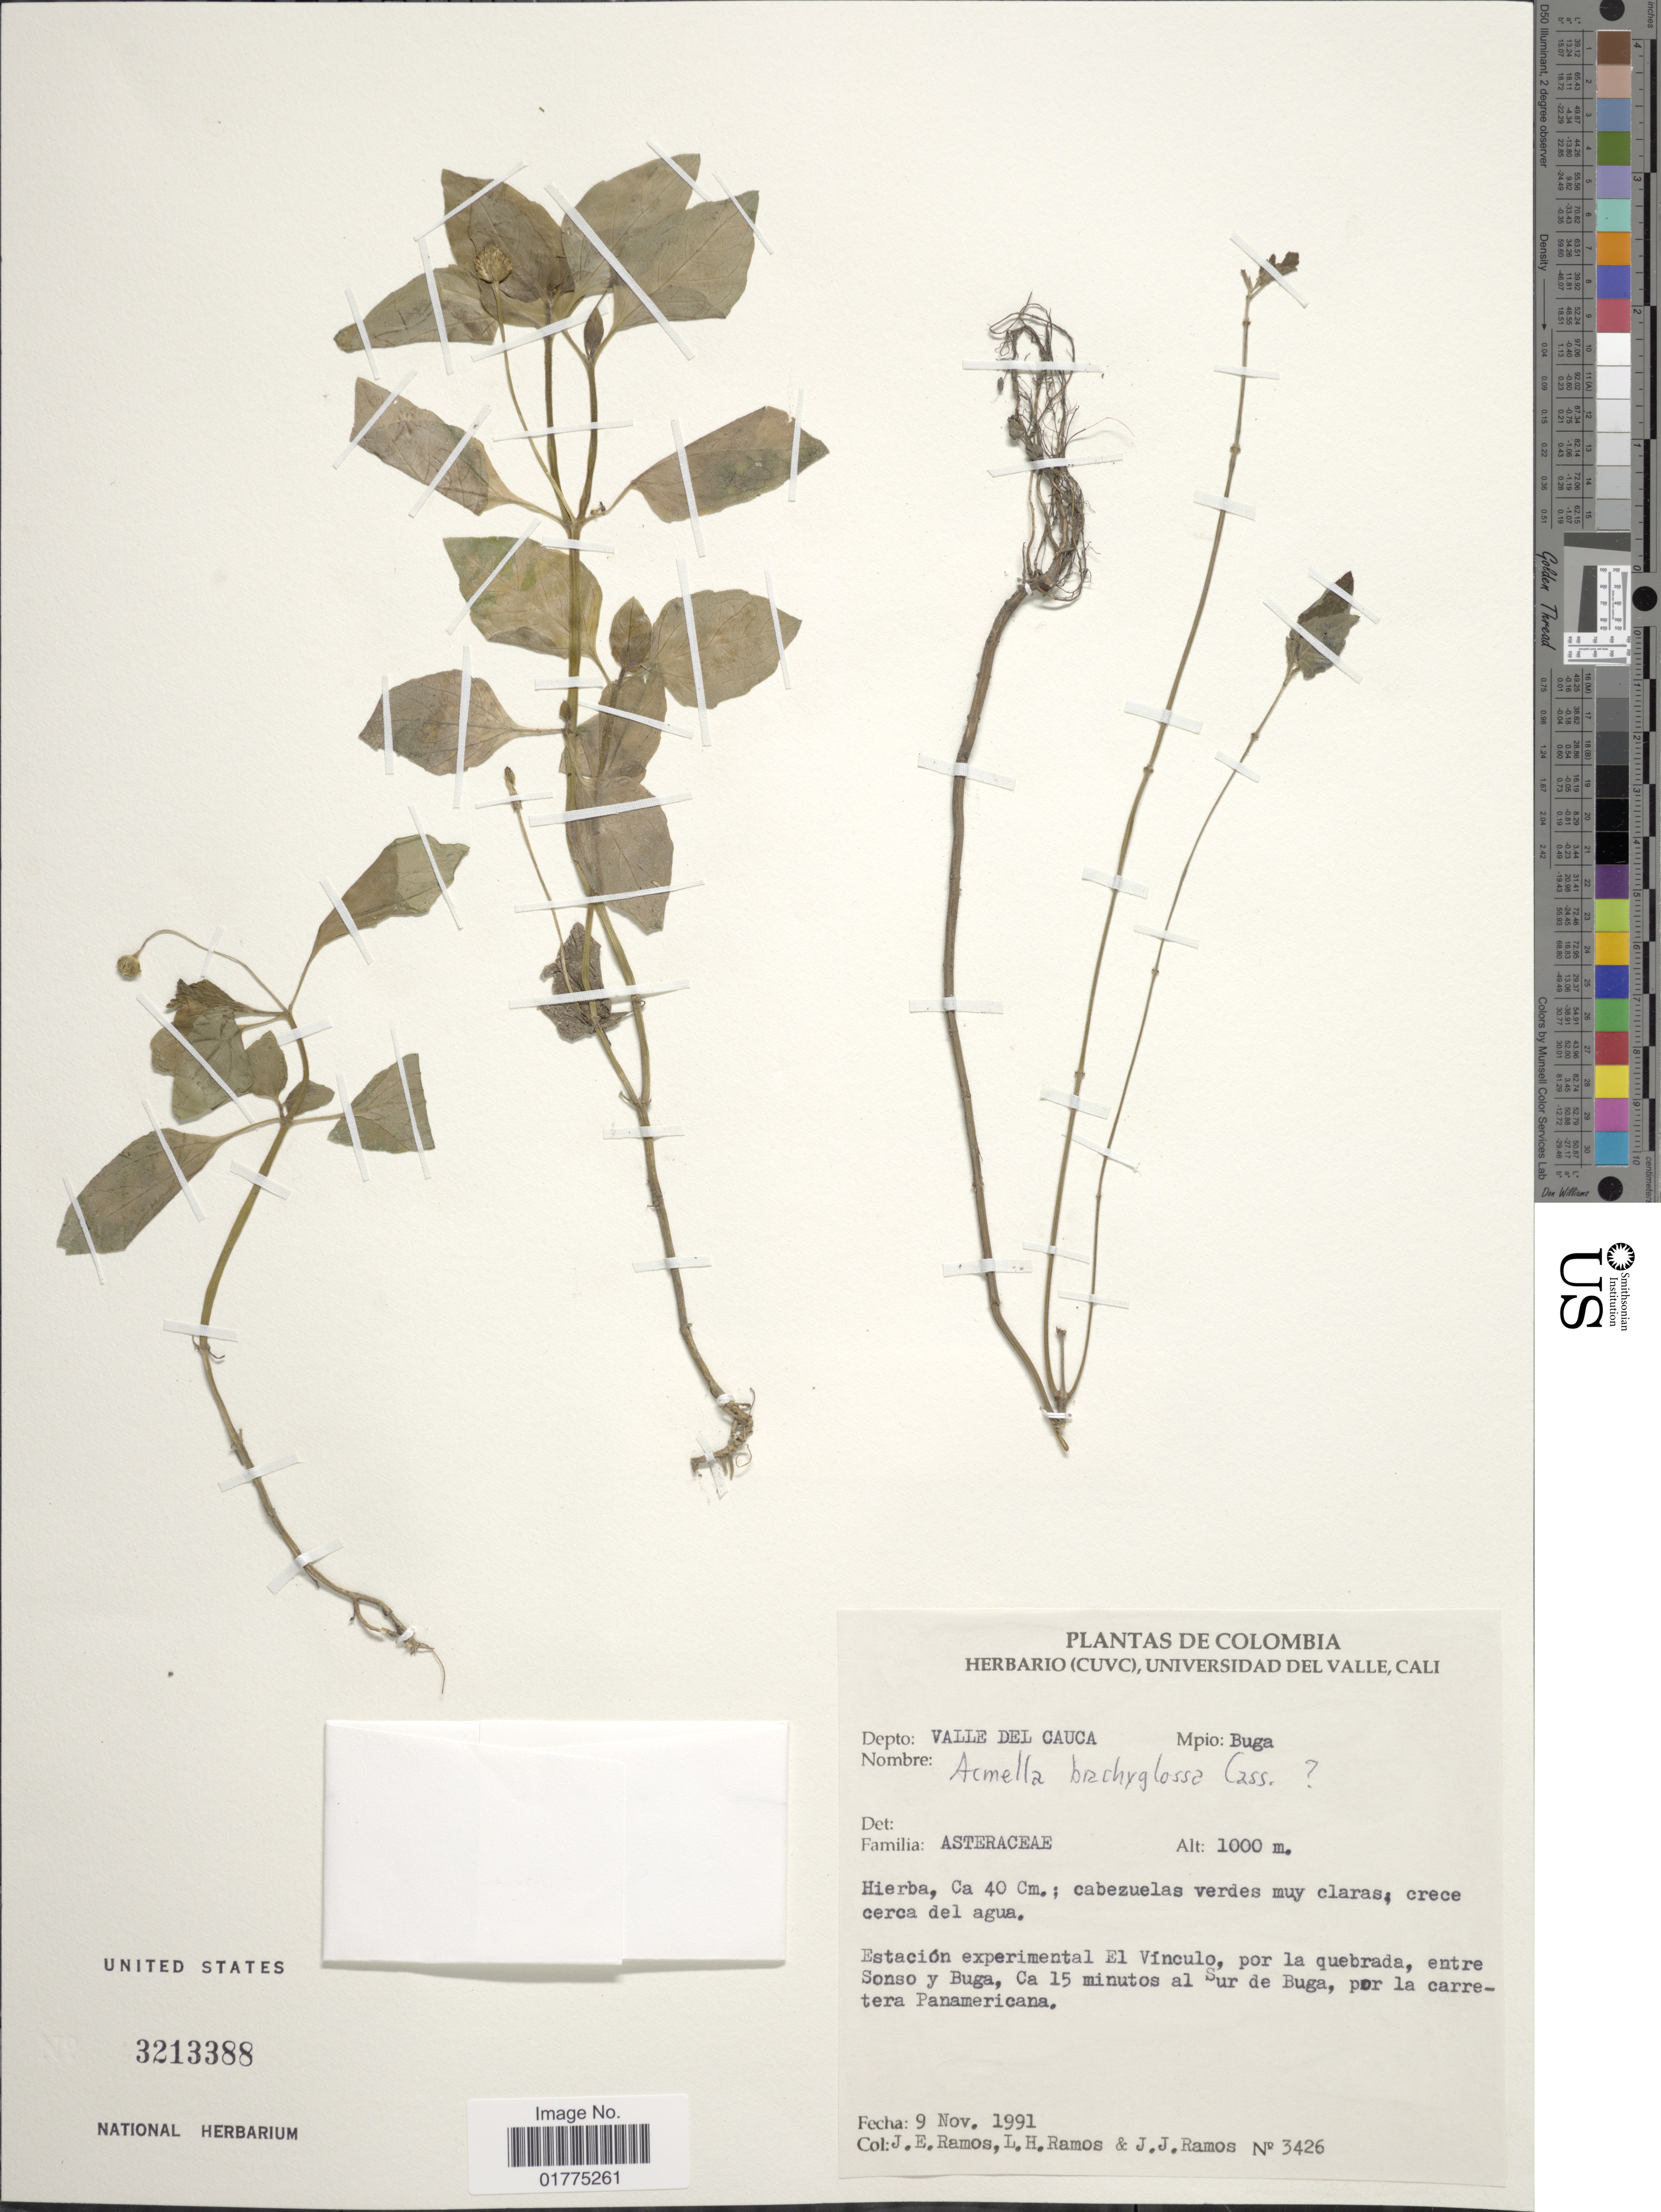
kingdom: Plantae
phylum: Tracheophyta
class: Magnoliopsida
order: Asterales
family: Asteraceae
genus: Acmella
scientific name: Acmella brachyglossa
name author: Cass.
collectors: J. E. Ramos, L. Ramos & J. J. Ramos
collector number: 3426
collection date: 1991-11-09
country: Colombia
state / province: Valle del Cauca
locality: Depto: Valle del Cauca, Mpio: Buga, Estacion experimental El Vinculo, por la quebrada, entre Sonso y Buga, 15 minutos al Sur de Buga, por la carretera Panamericana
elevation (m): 1000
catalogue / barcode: US 3213388